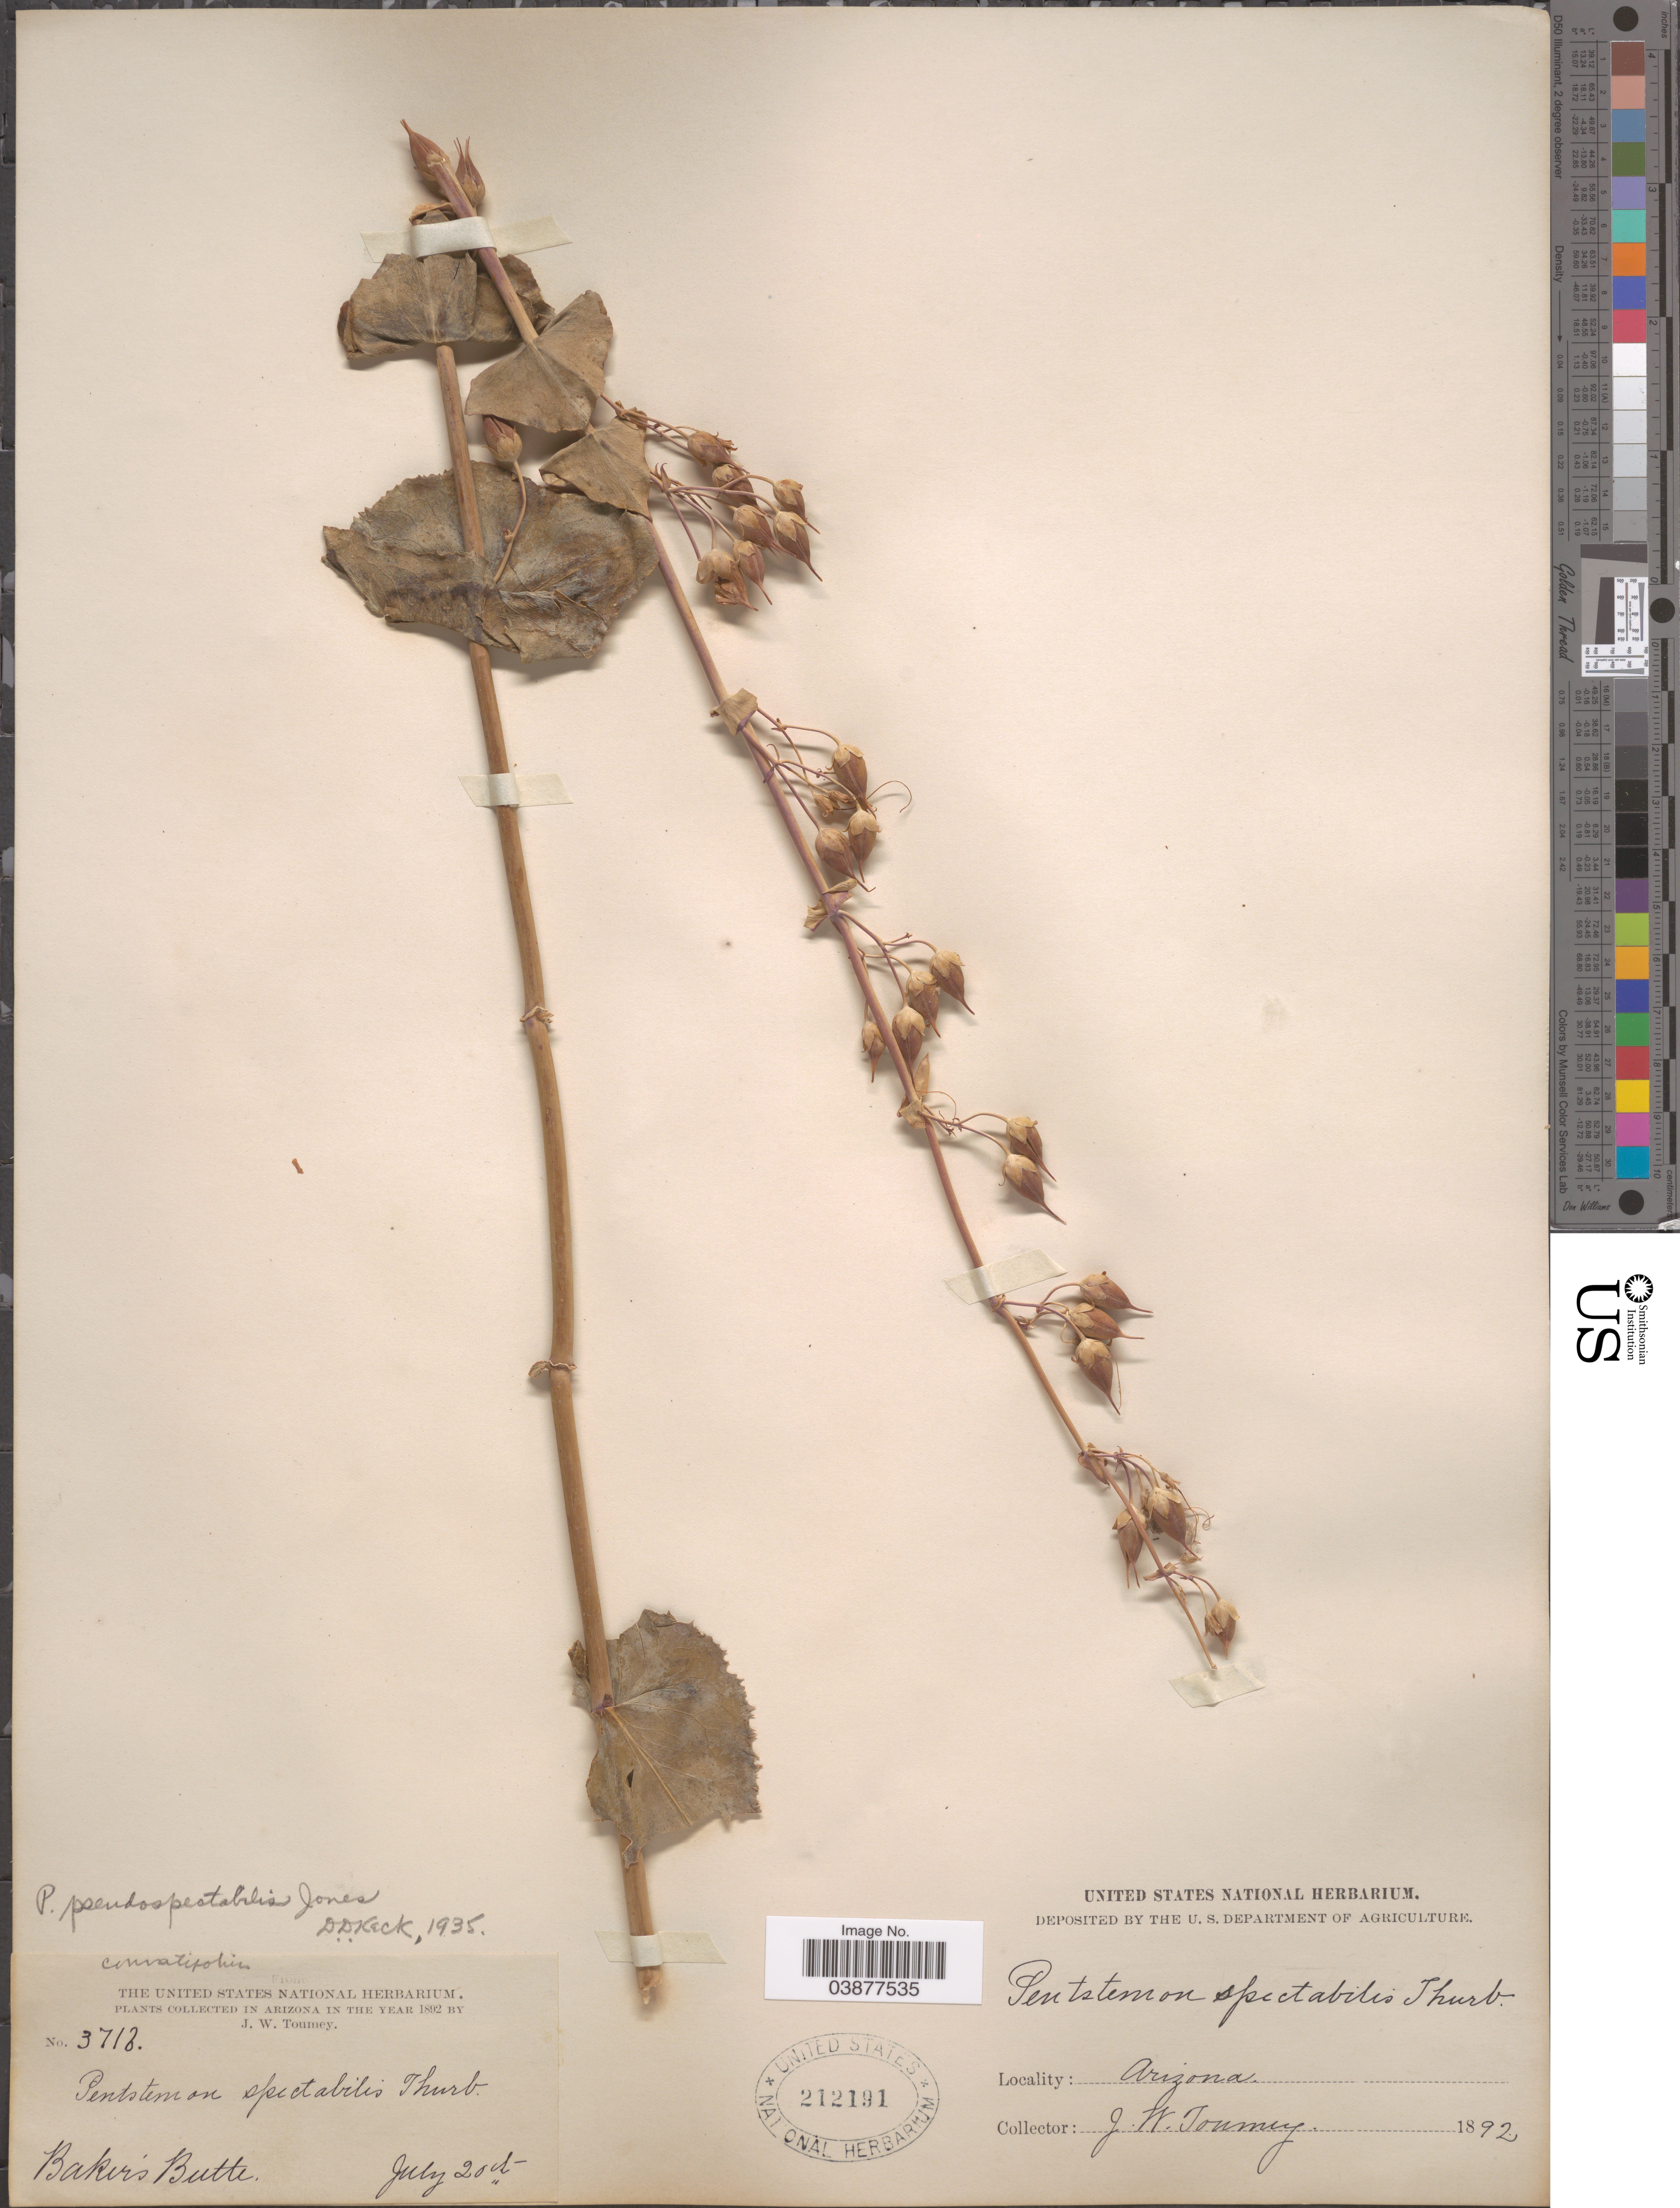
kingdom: Plantae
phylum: Tracheophyta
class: Magnoliopsida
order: Lamiales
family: Plantaginaceae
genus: Penstemon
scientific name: Penstemon pseudospectabilis var. connatifolius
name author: (A. Nelson) D.D. Keck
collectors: J. W. Toumey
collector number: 3718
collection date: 1892-07-20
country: United States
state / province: Arizona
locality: Bakers Butte.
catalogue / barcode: US 212191